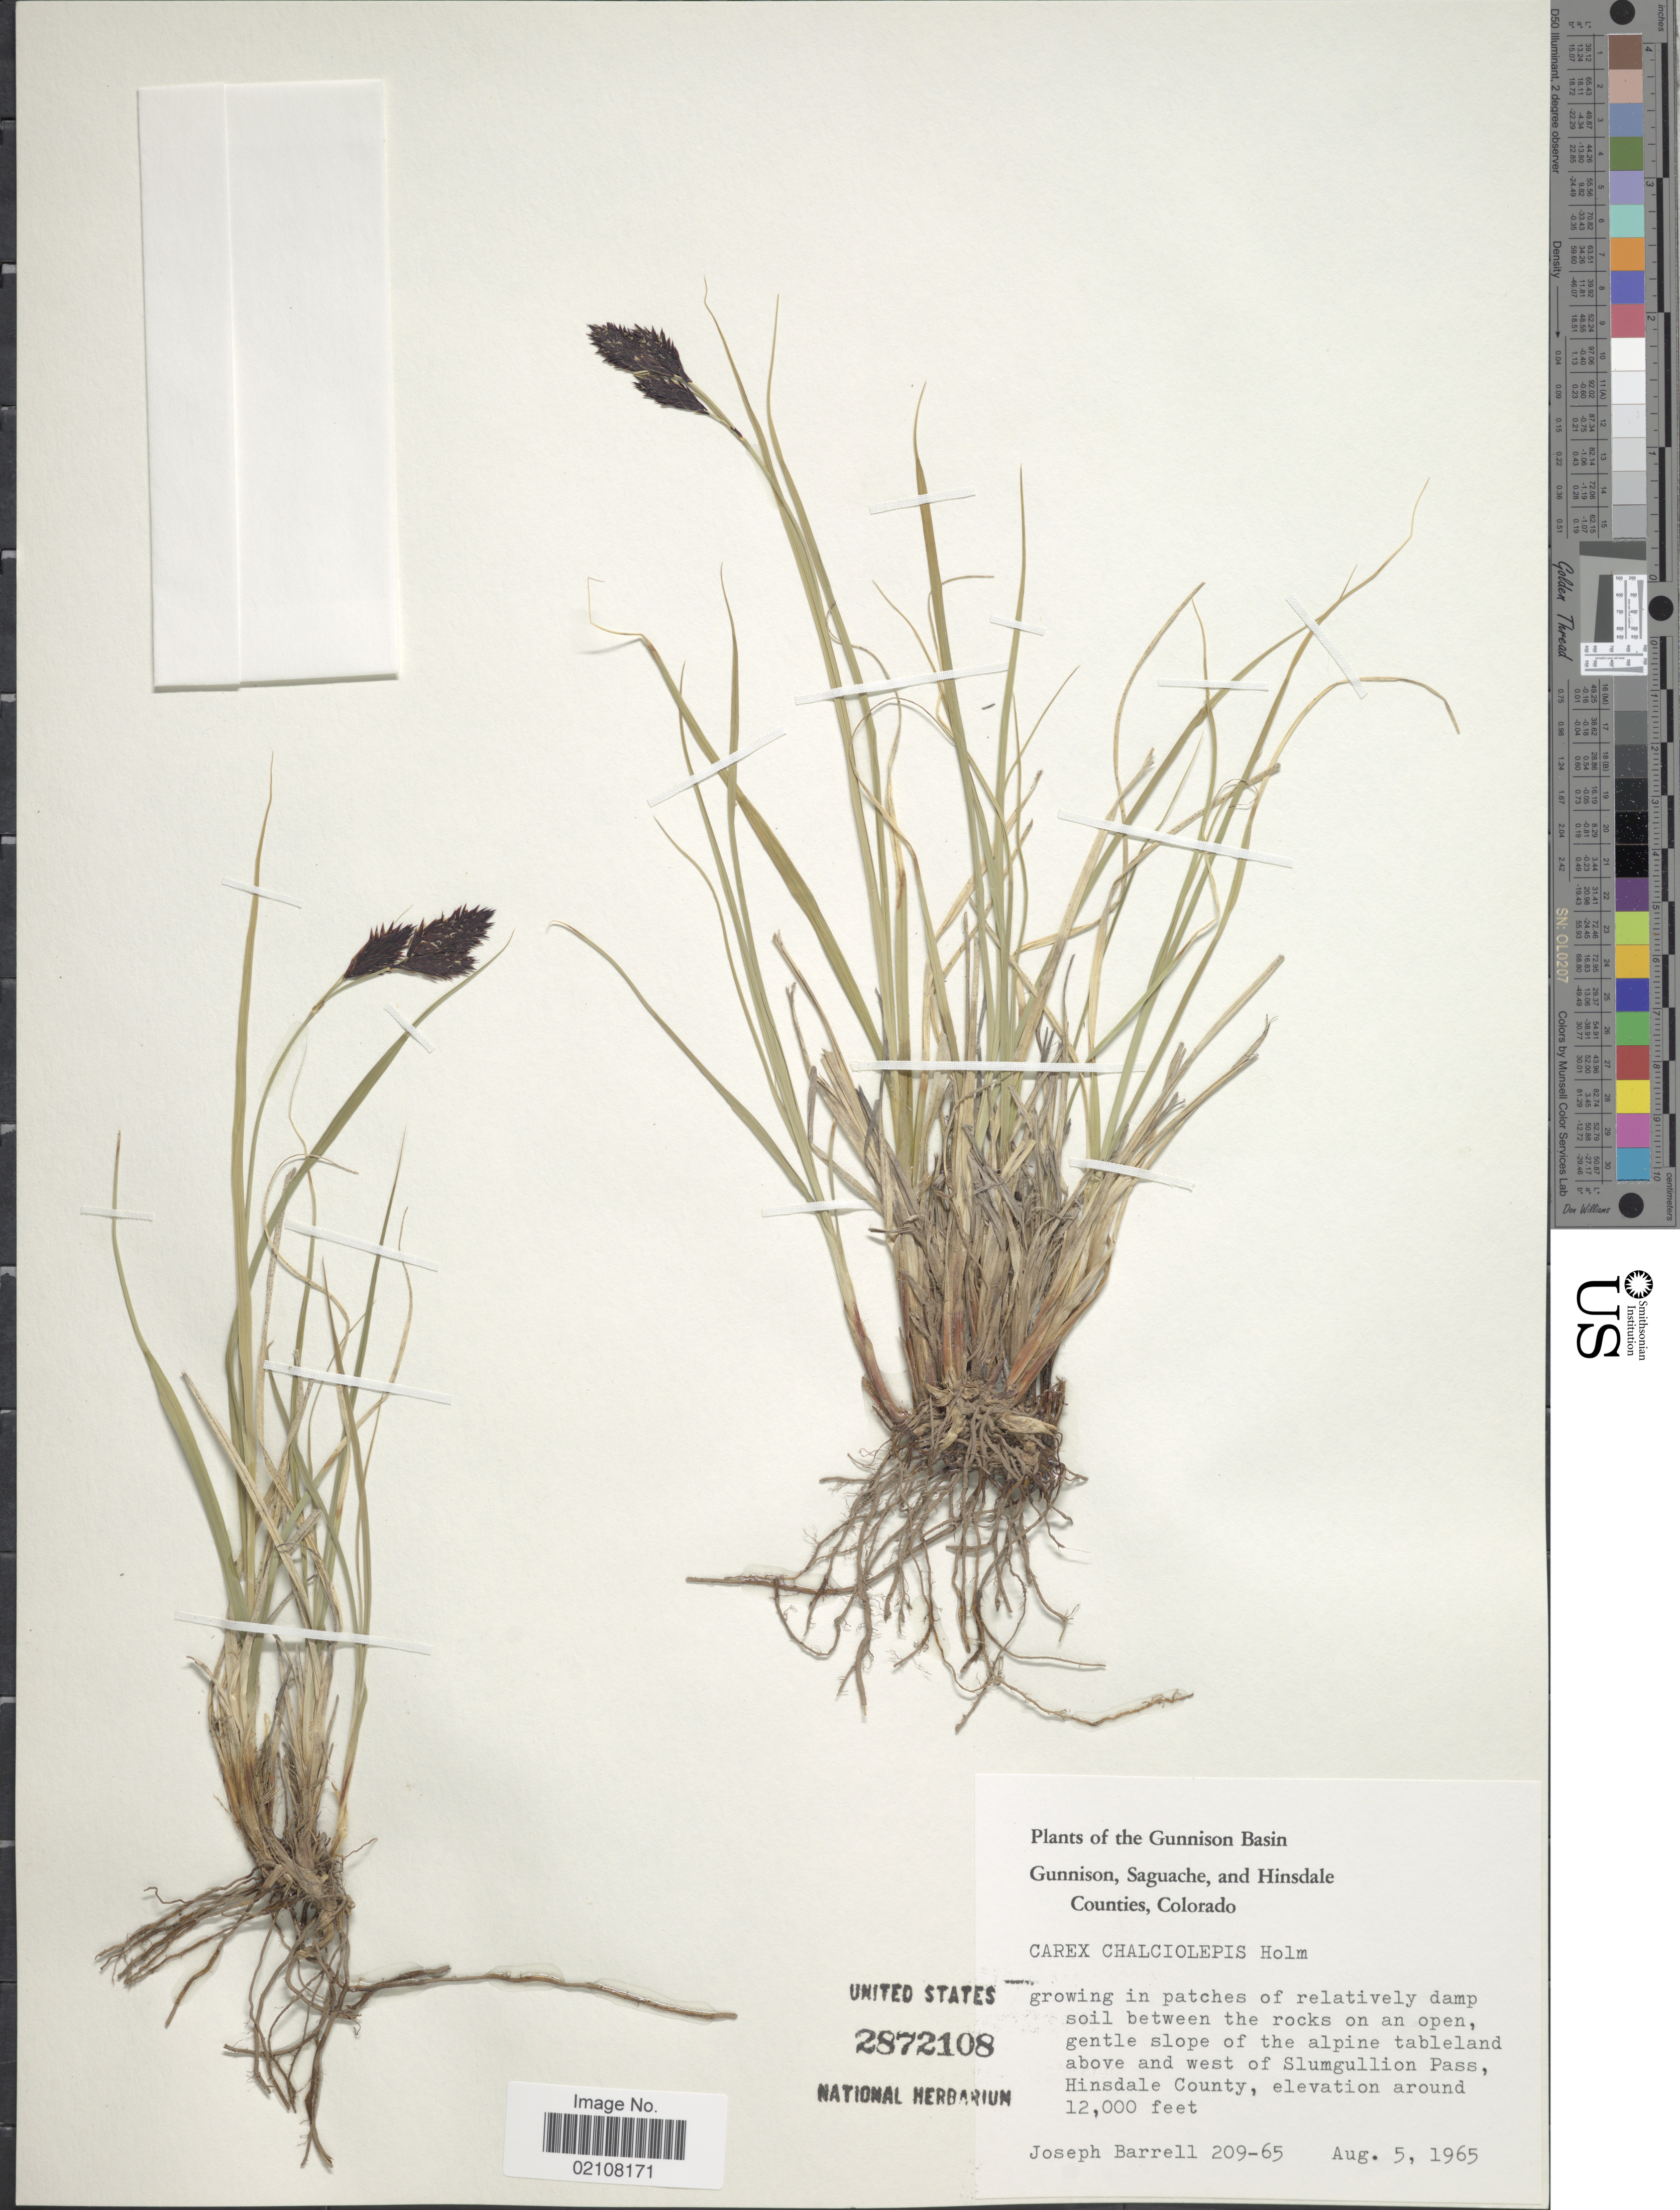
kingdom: Plantae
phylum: Tracheophyta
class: Liliopsida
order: Poales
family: Cyperaceae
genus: Carex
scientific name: Carex chalciolepis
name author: Holm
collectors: J. Barrell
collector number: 209-65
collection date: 1965-08-05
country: United States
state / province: Colorado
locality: Gunnison Basin, Gunnison, Saguache, and Hinsdale Counties, growing in patches of relatively damp soil between the rocks on an open gentle slope of the alpine tableland above and west of Slumgullion Pass, Hinsdale County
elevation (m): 3658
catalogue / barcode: US 2872108